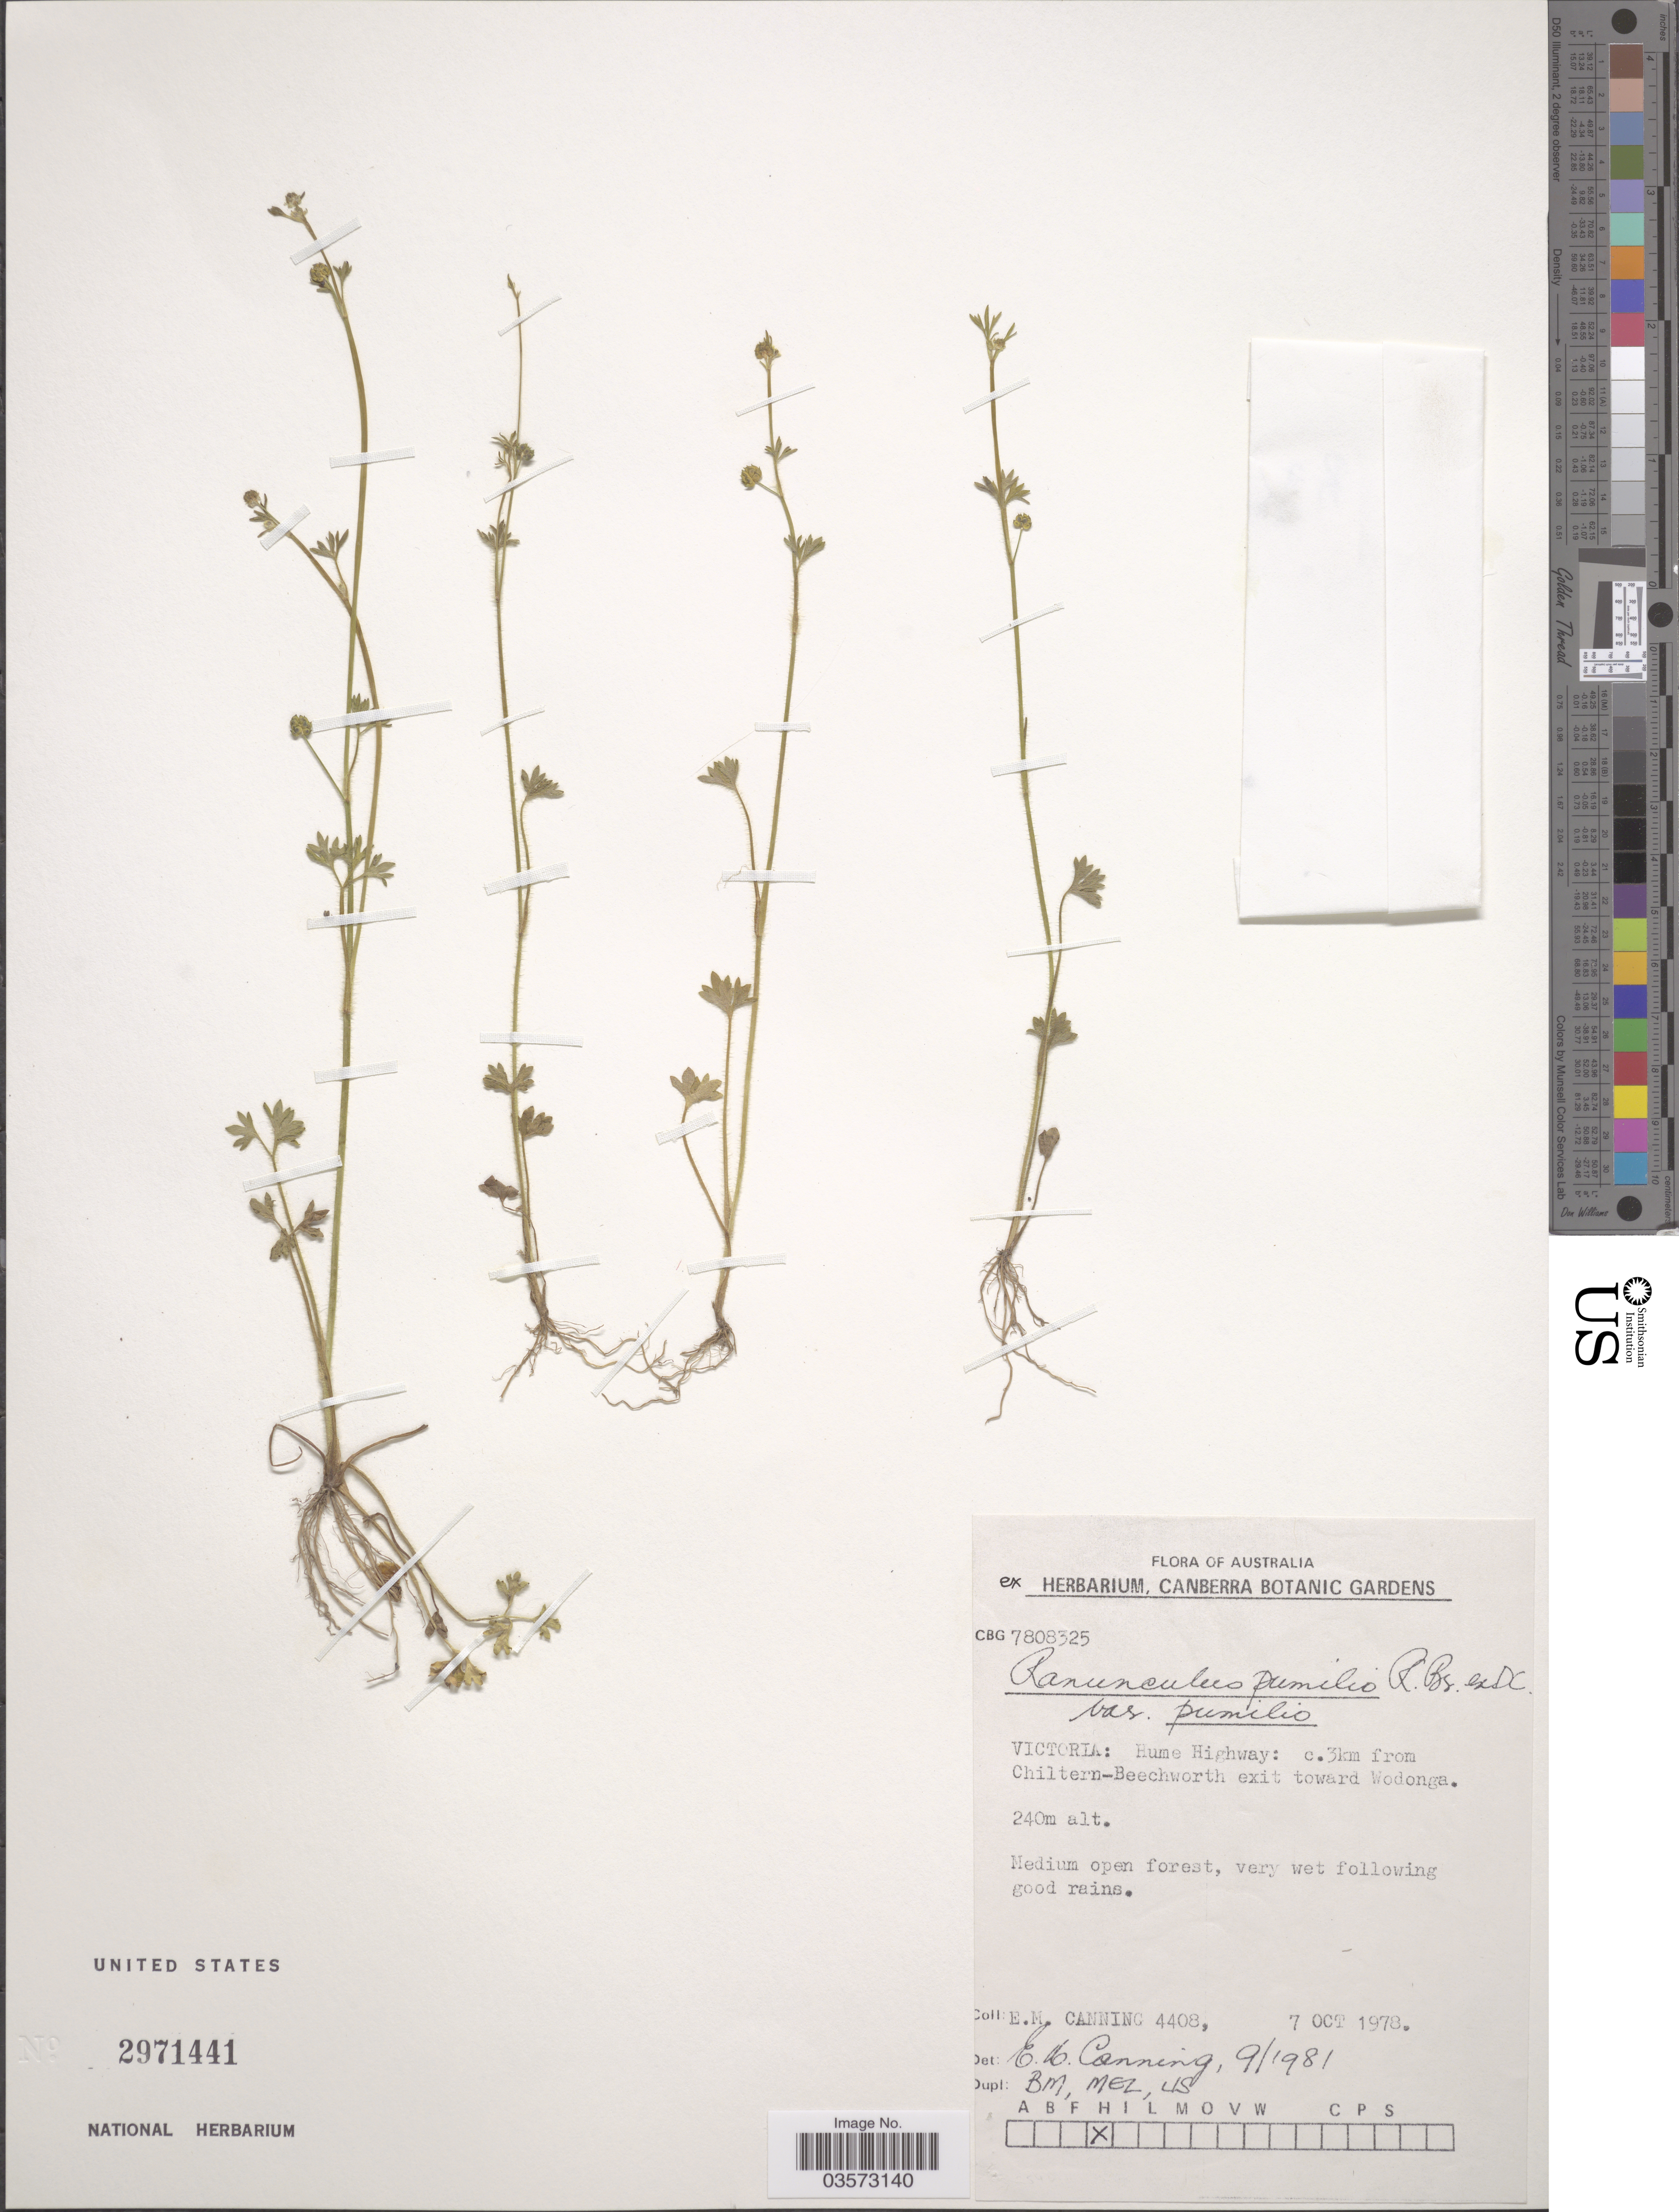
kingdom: Plantae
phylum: Tracheophyta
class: Magnoliopsida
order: Ranunculales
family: Ranunculaceae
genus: Ranunculus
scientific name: Ranunculus pumilio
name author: R. Br. ex DC.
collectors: E. Canning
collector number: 4408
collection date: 1978-10-07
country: Australia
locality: Victoria: Hume Highway: c.3km from Chiltern-Beechworth exit toward Wodonga.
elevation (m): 240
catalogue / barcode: US 2971441